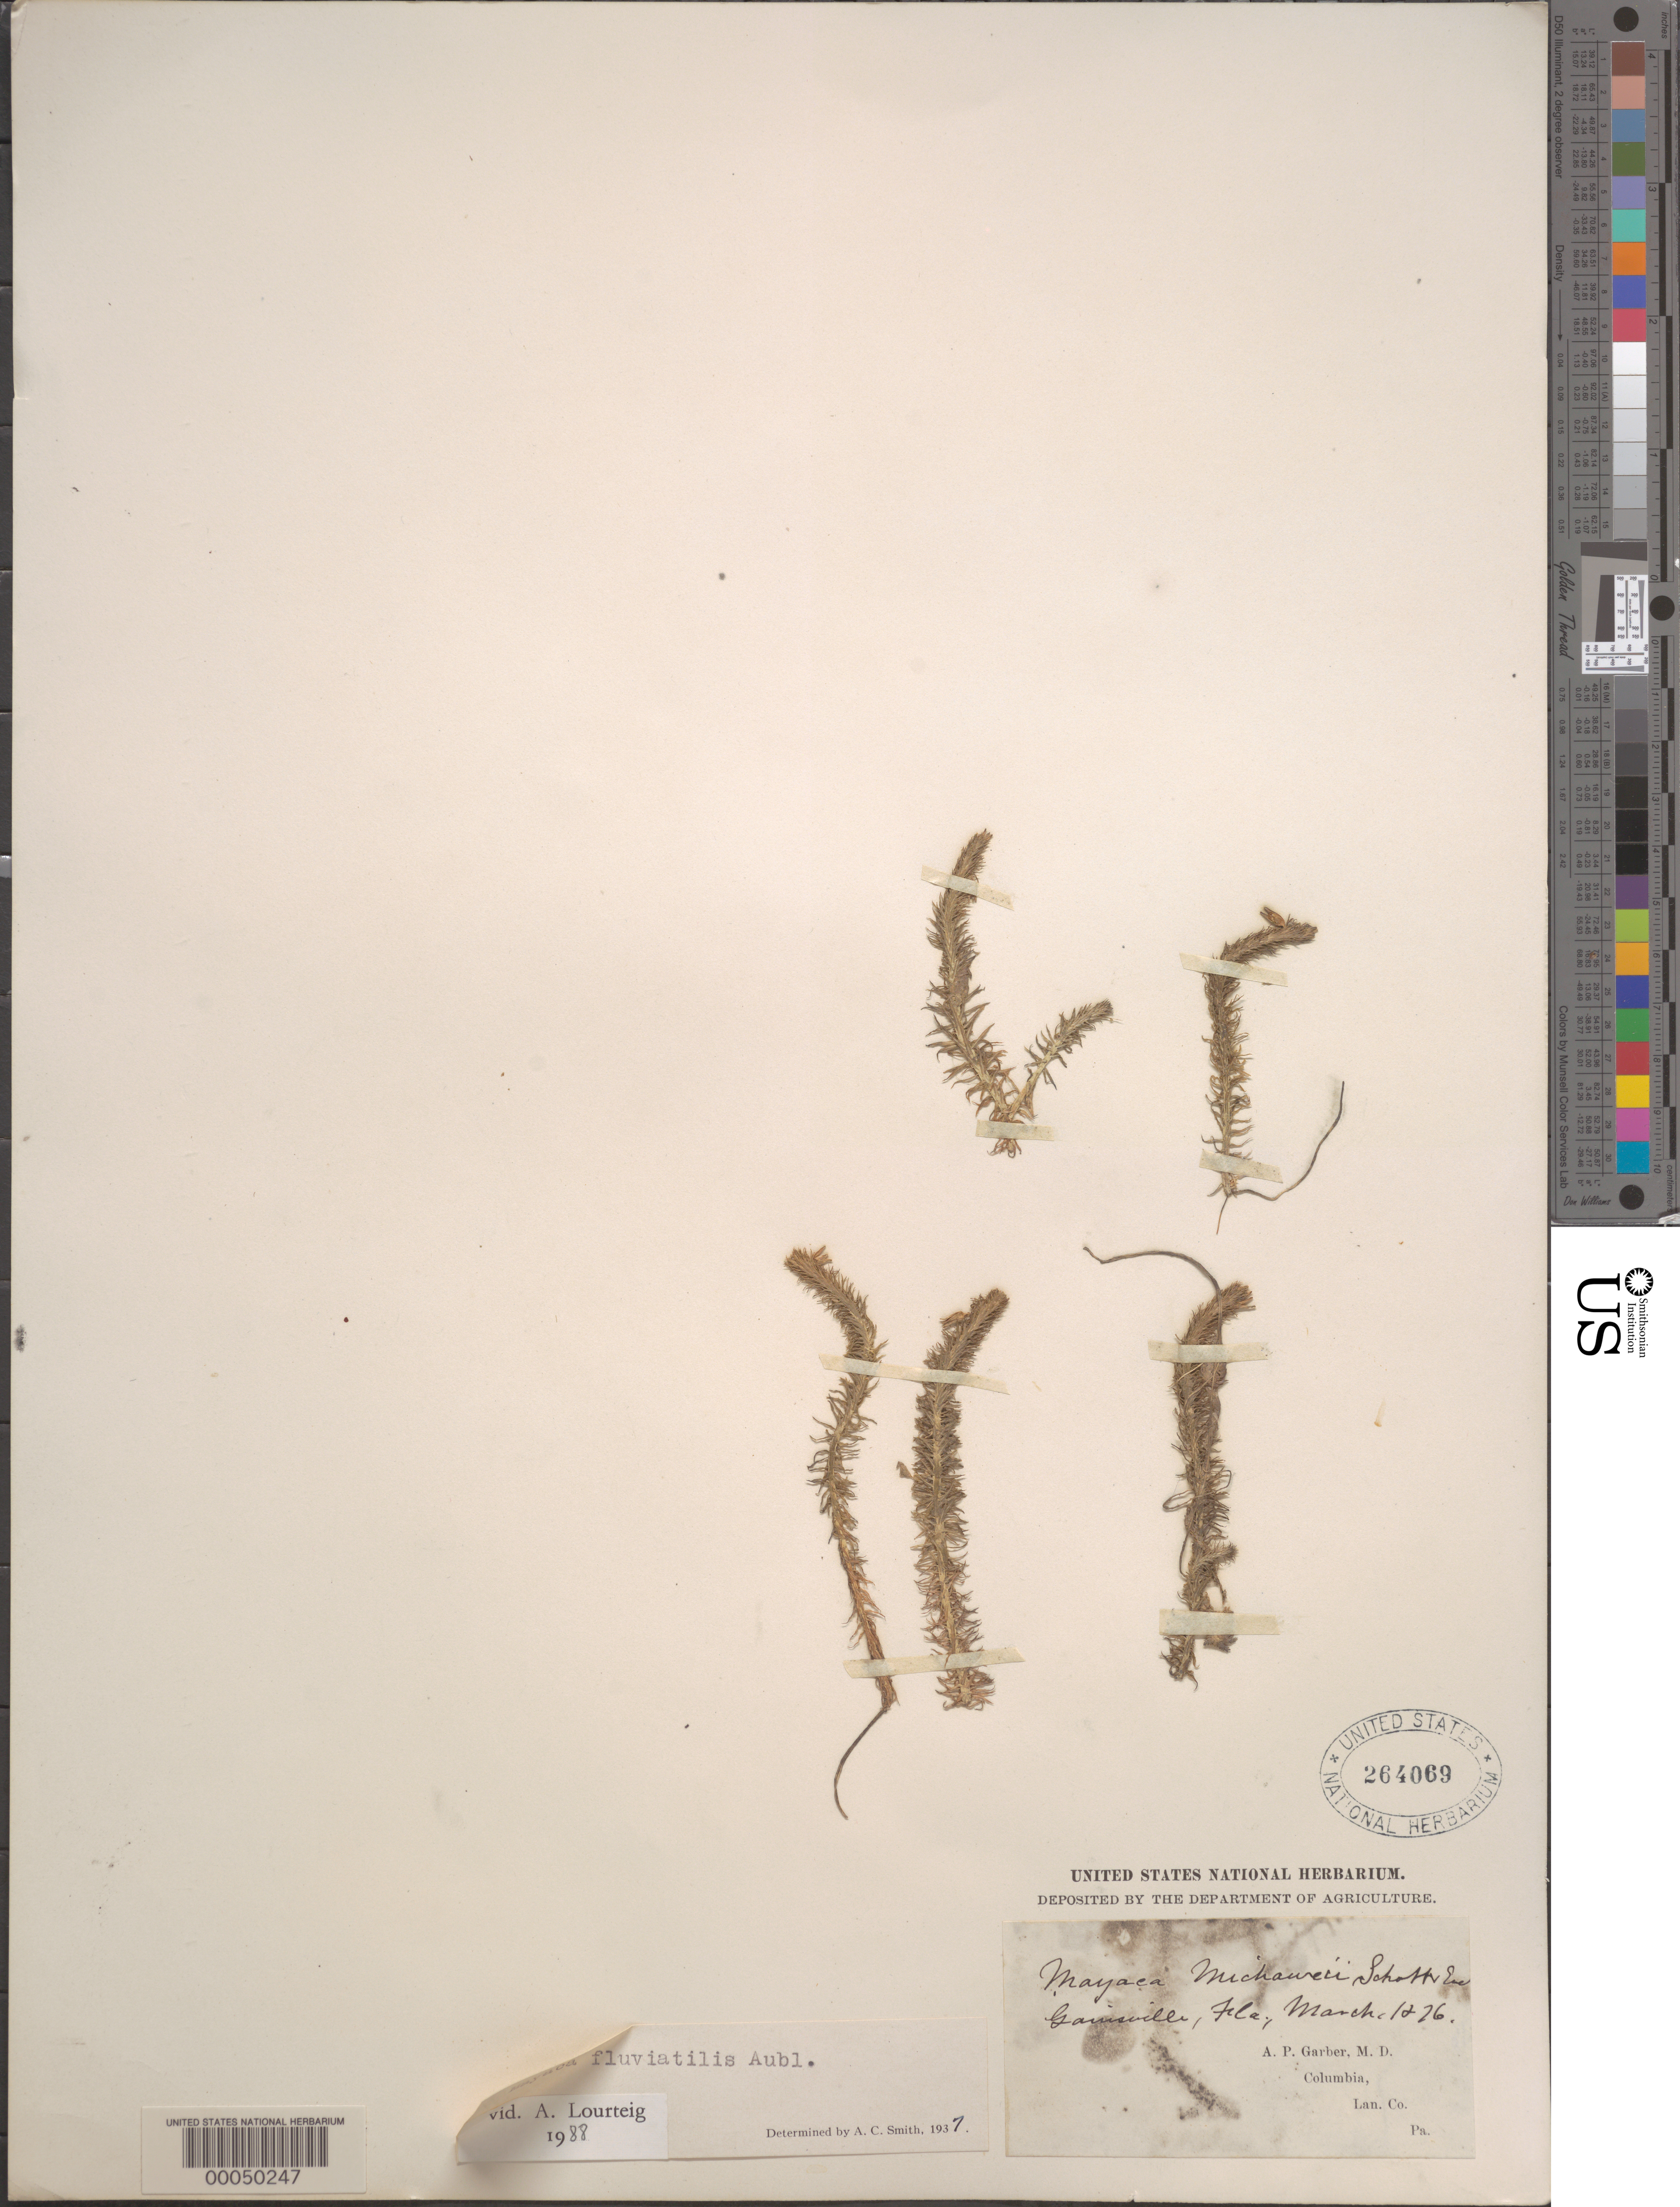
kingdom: Plantae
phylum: Tracheophyta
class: Liliopsida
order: Poales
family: Mayacaceae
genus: Mayaca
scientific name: Mayaca fluviatilis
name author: Aubl.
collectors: A. P. Garber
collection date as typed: Mar 1876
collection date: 1876-03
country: United States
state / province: Florida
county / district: Alachua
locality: Gainsville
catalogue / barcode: US 264069